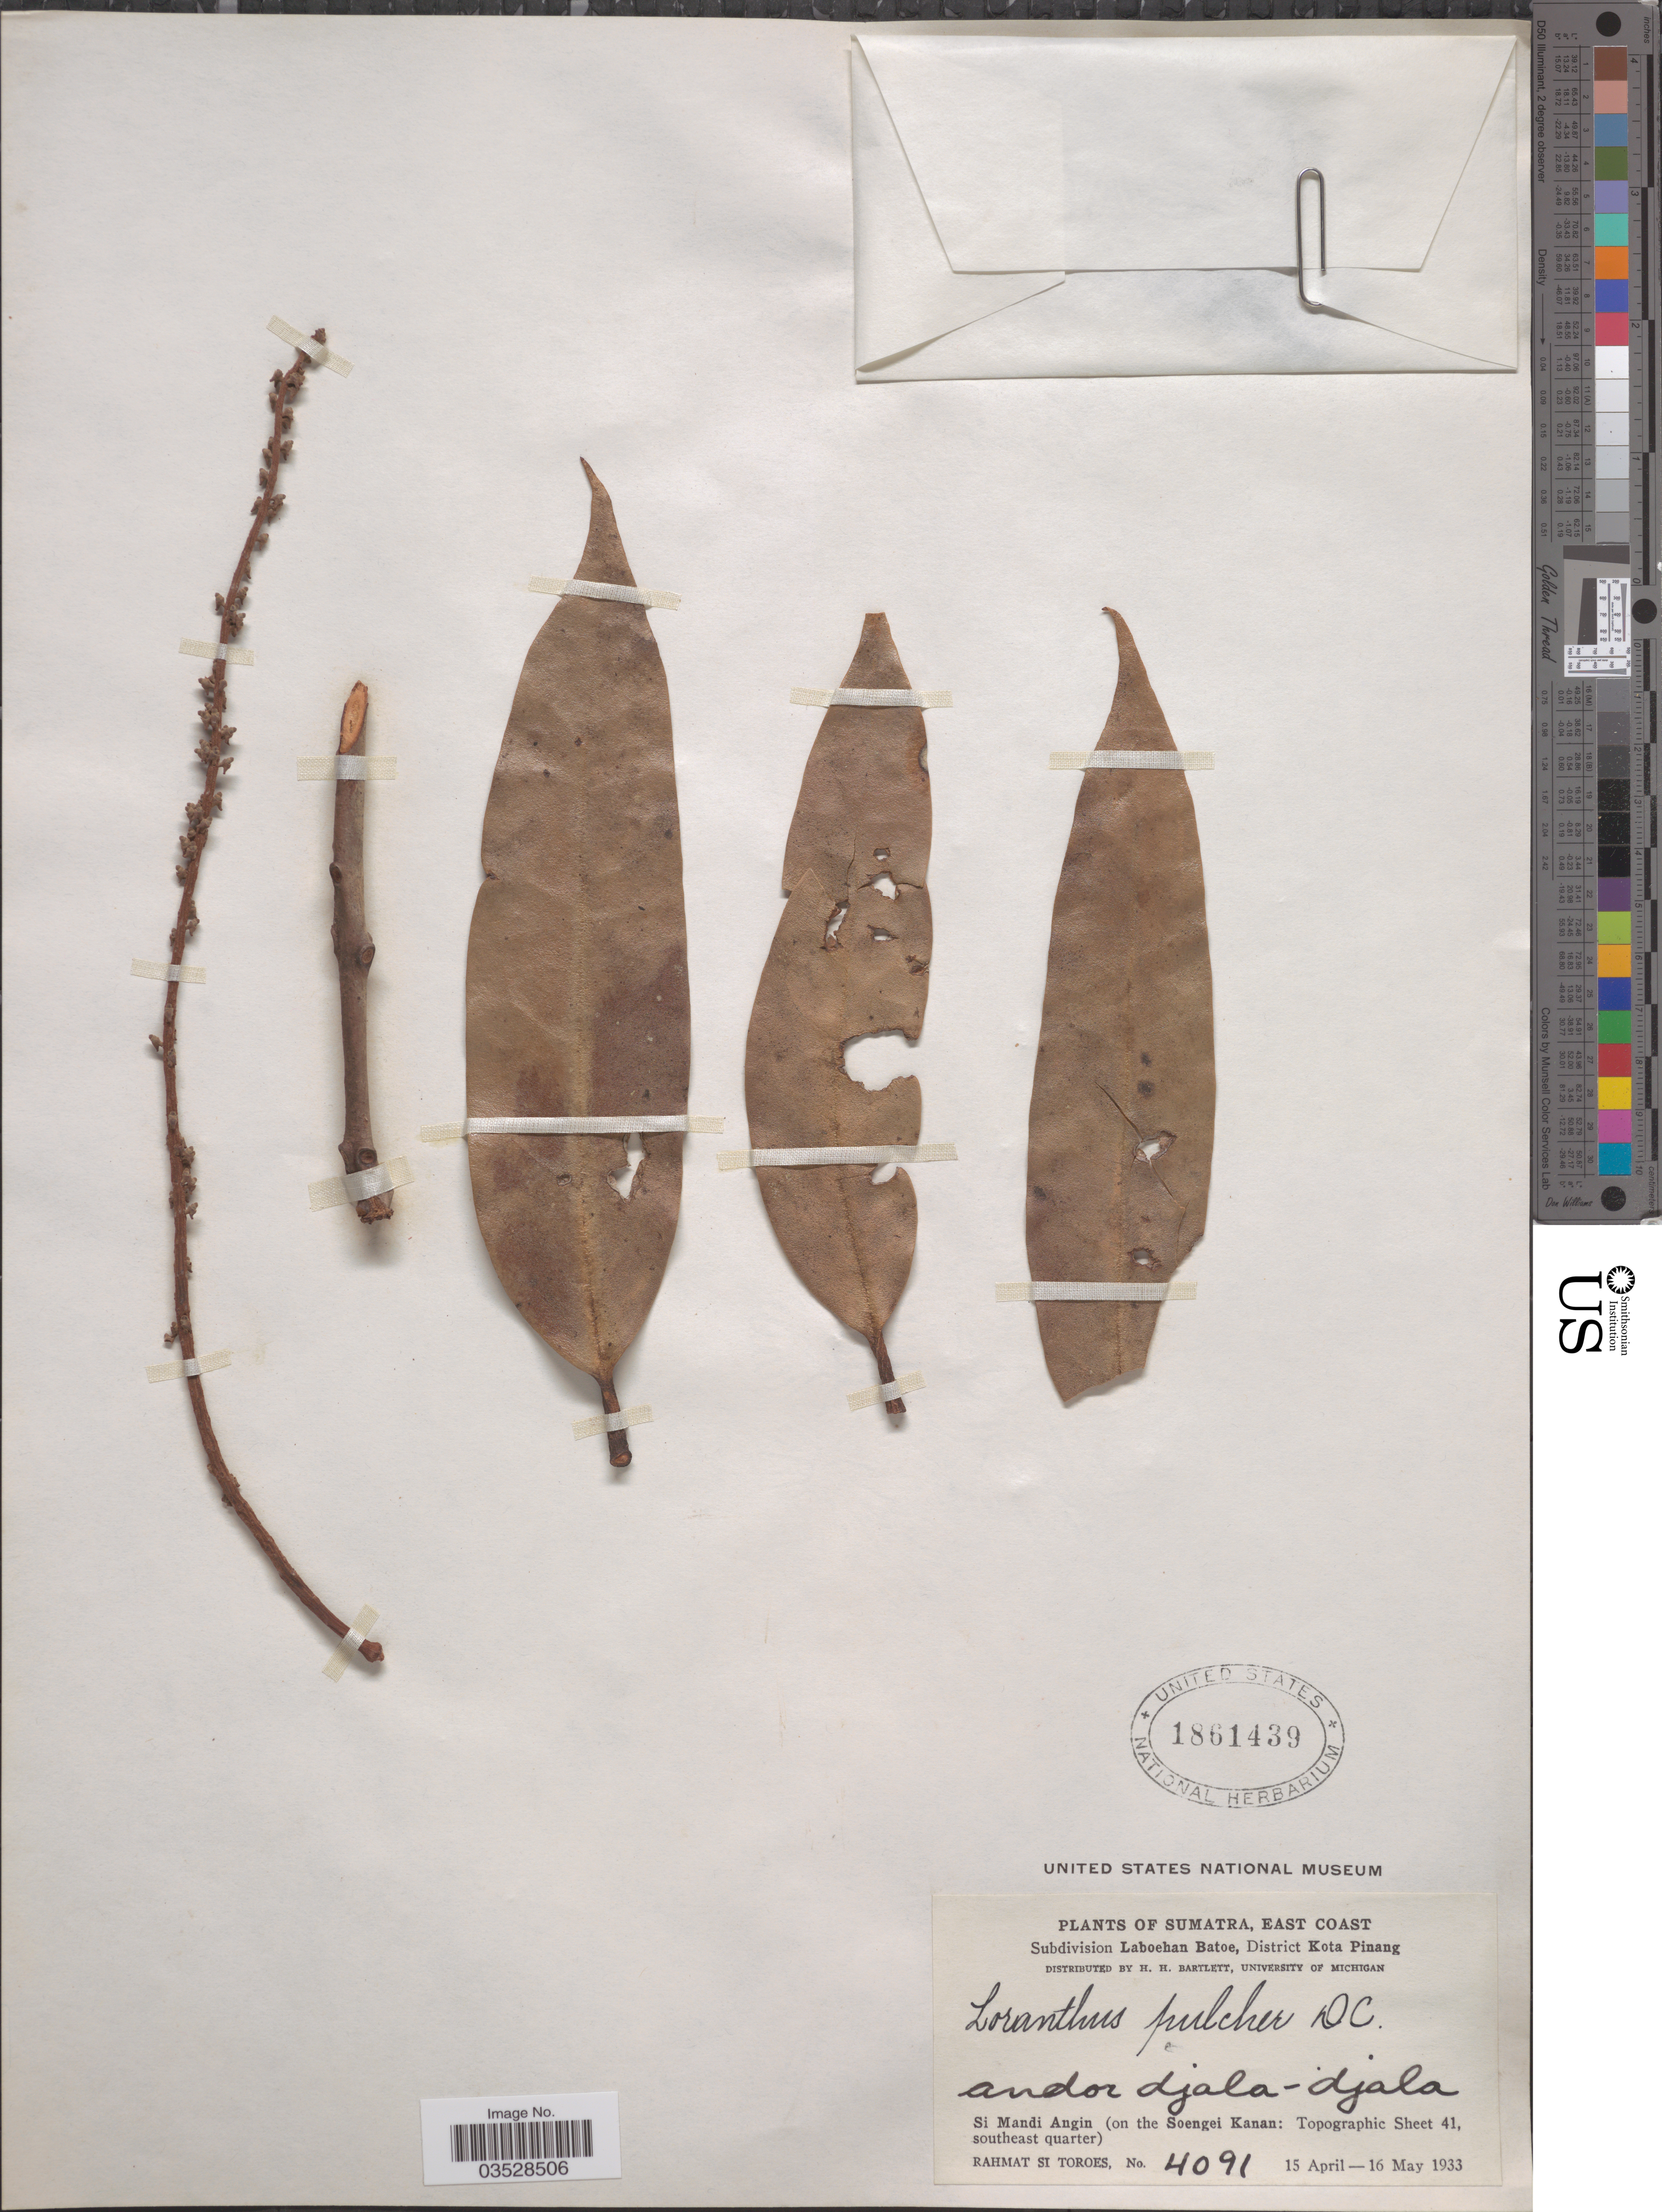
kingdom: Plantae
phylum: Tracheophyta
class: Magnoliopsida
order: Santalales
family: Loranthaceae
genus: Loranthus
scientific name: Loranthus pulcher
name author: DC.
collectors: Rahmat Si Boeea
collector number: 4091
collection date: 1933-04-15/1933-05-16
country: Indonesia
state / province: Sumatra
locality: East Coast. Subdivision Laboehan Batoe, District Kota Pinang. Si Mandi Angin (on the Soengei Kanan: Topographic Sheet 41, southeast quarter).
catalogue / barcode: US 1861439